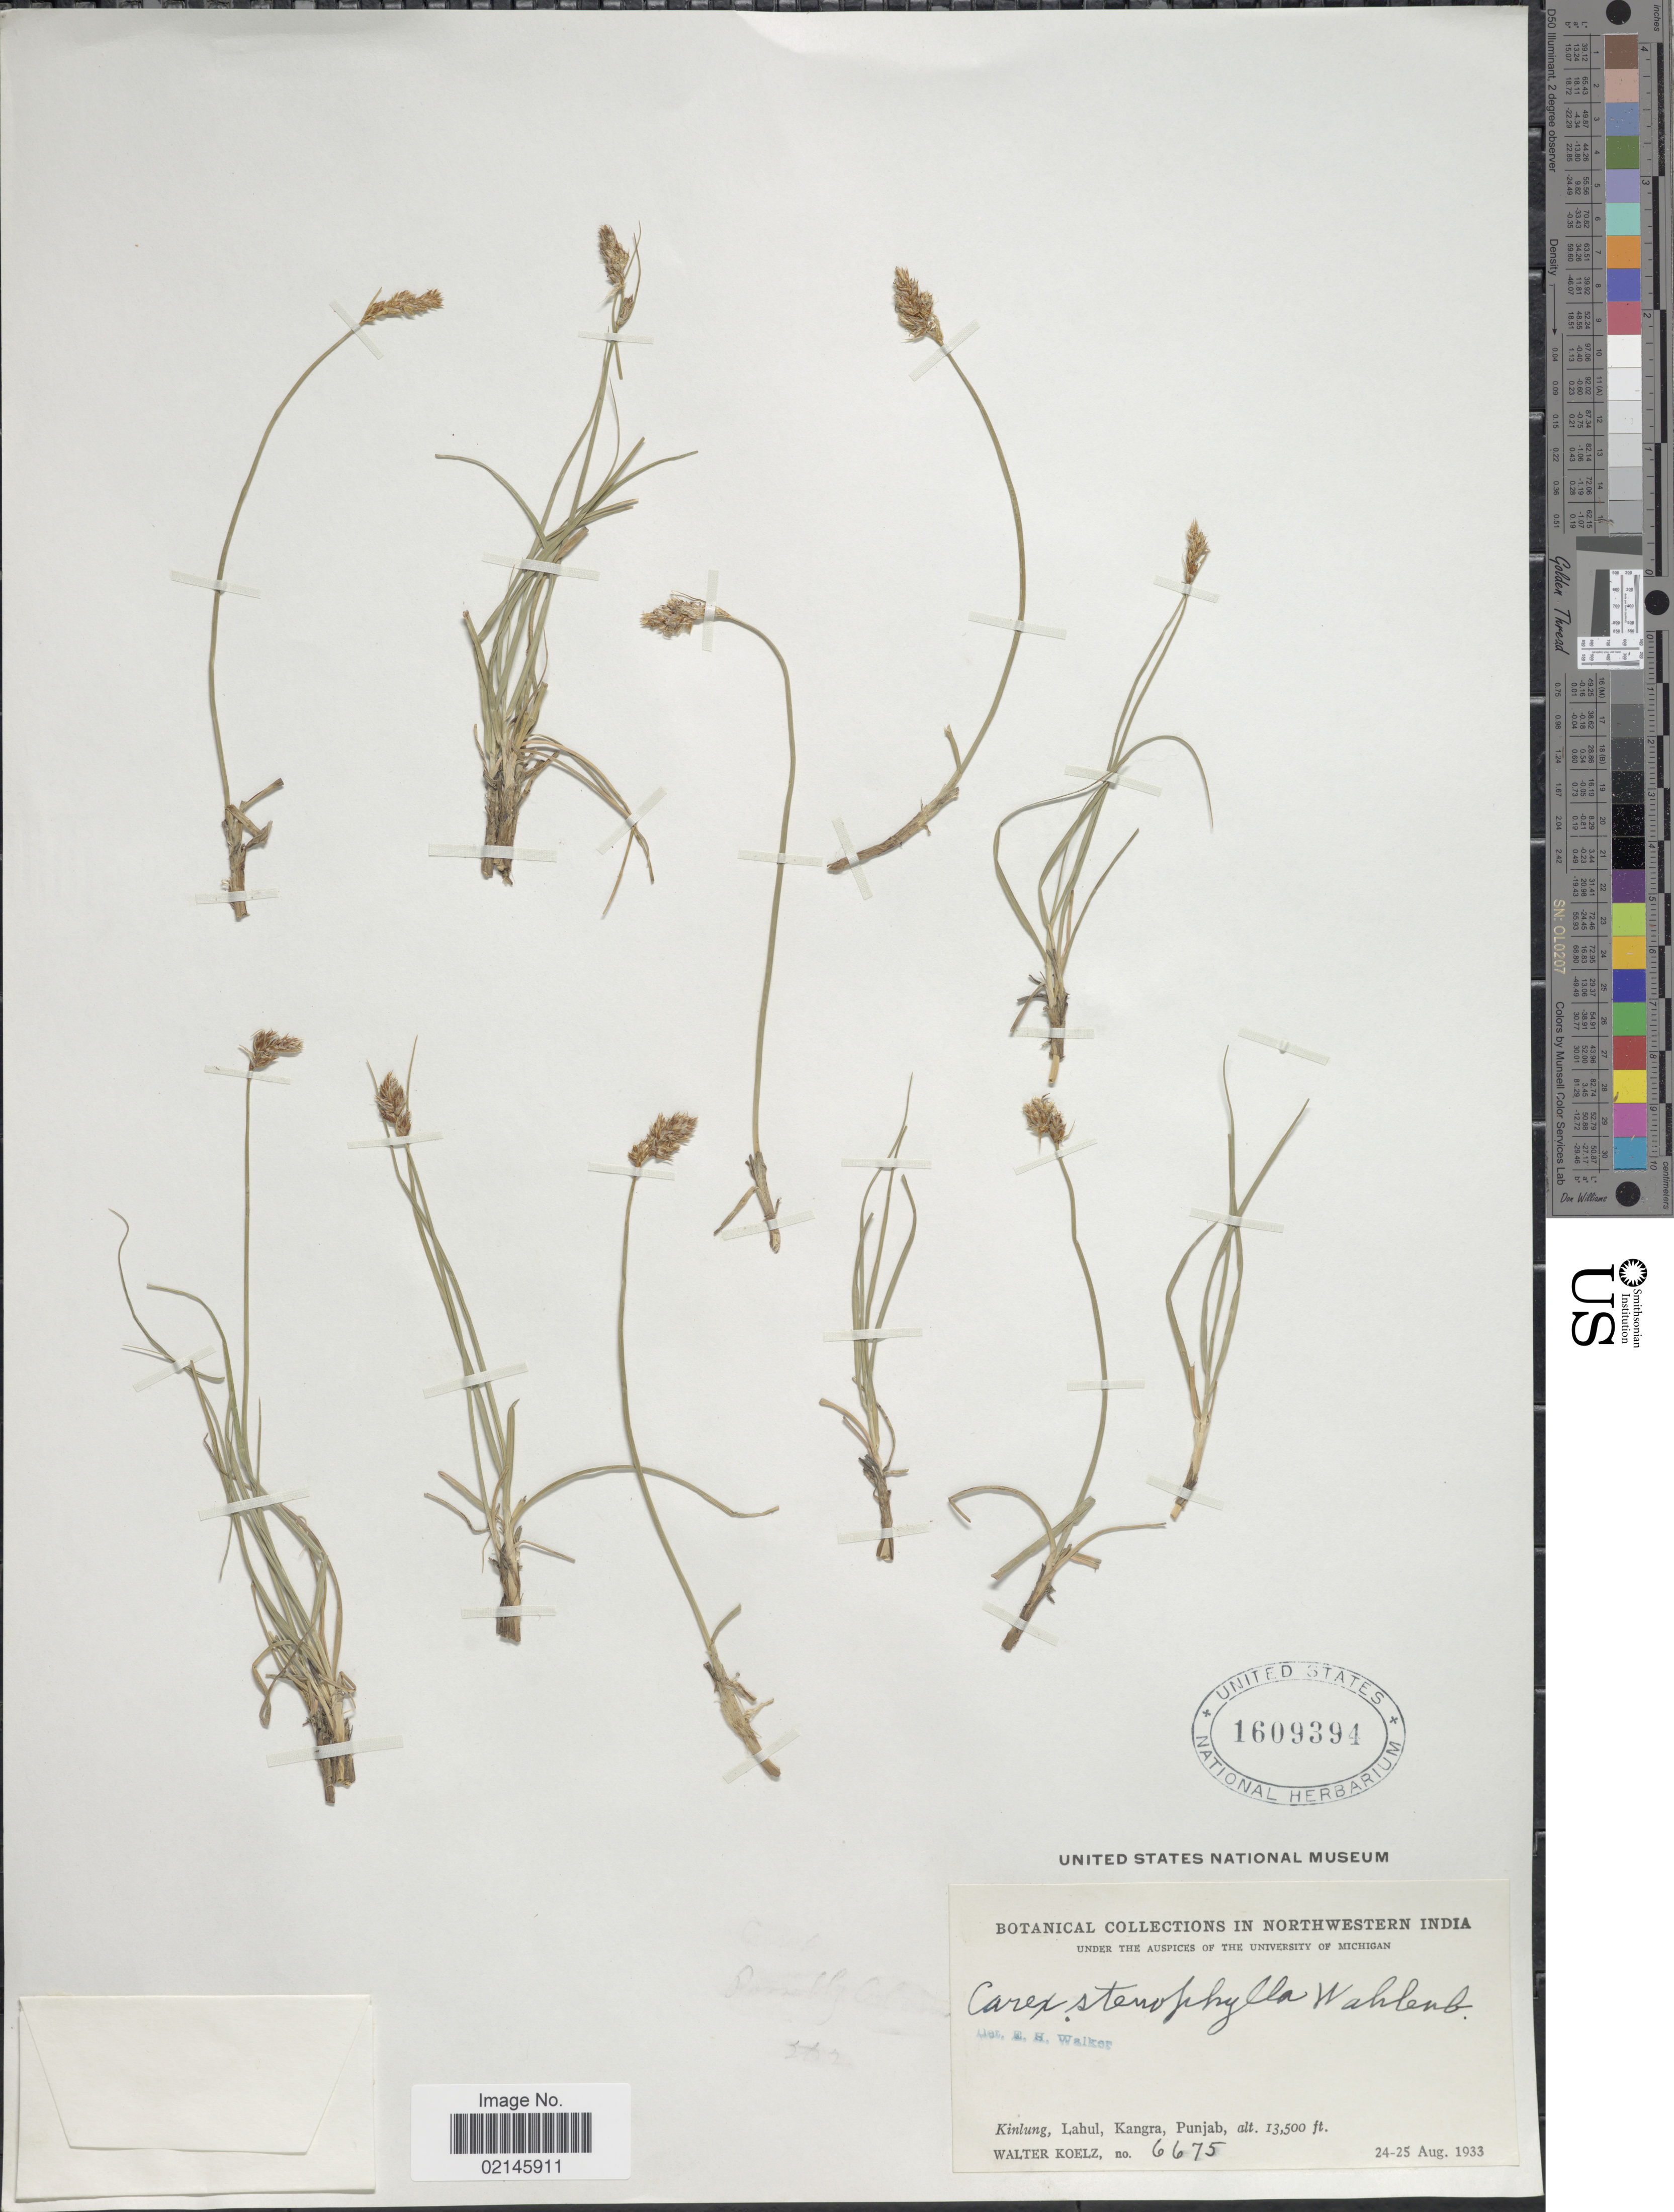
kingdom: Plantae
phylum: Tracheophyta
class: Liliopsida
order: Poales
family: Cyperaceae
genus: Carex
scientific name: Carex stenophylla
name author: Wahlenb.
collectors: W. N. Koelz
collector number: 6675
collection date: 1933-08-24/1933-08-25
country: India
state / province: Punjab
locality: Northwestern India. Kinlung, Lahul, Kangra, Punjab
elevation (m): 4115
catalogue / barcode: US 1609394